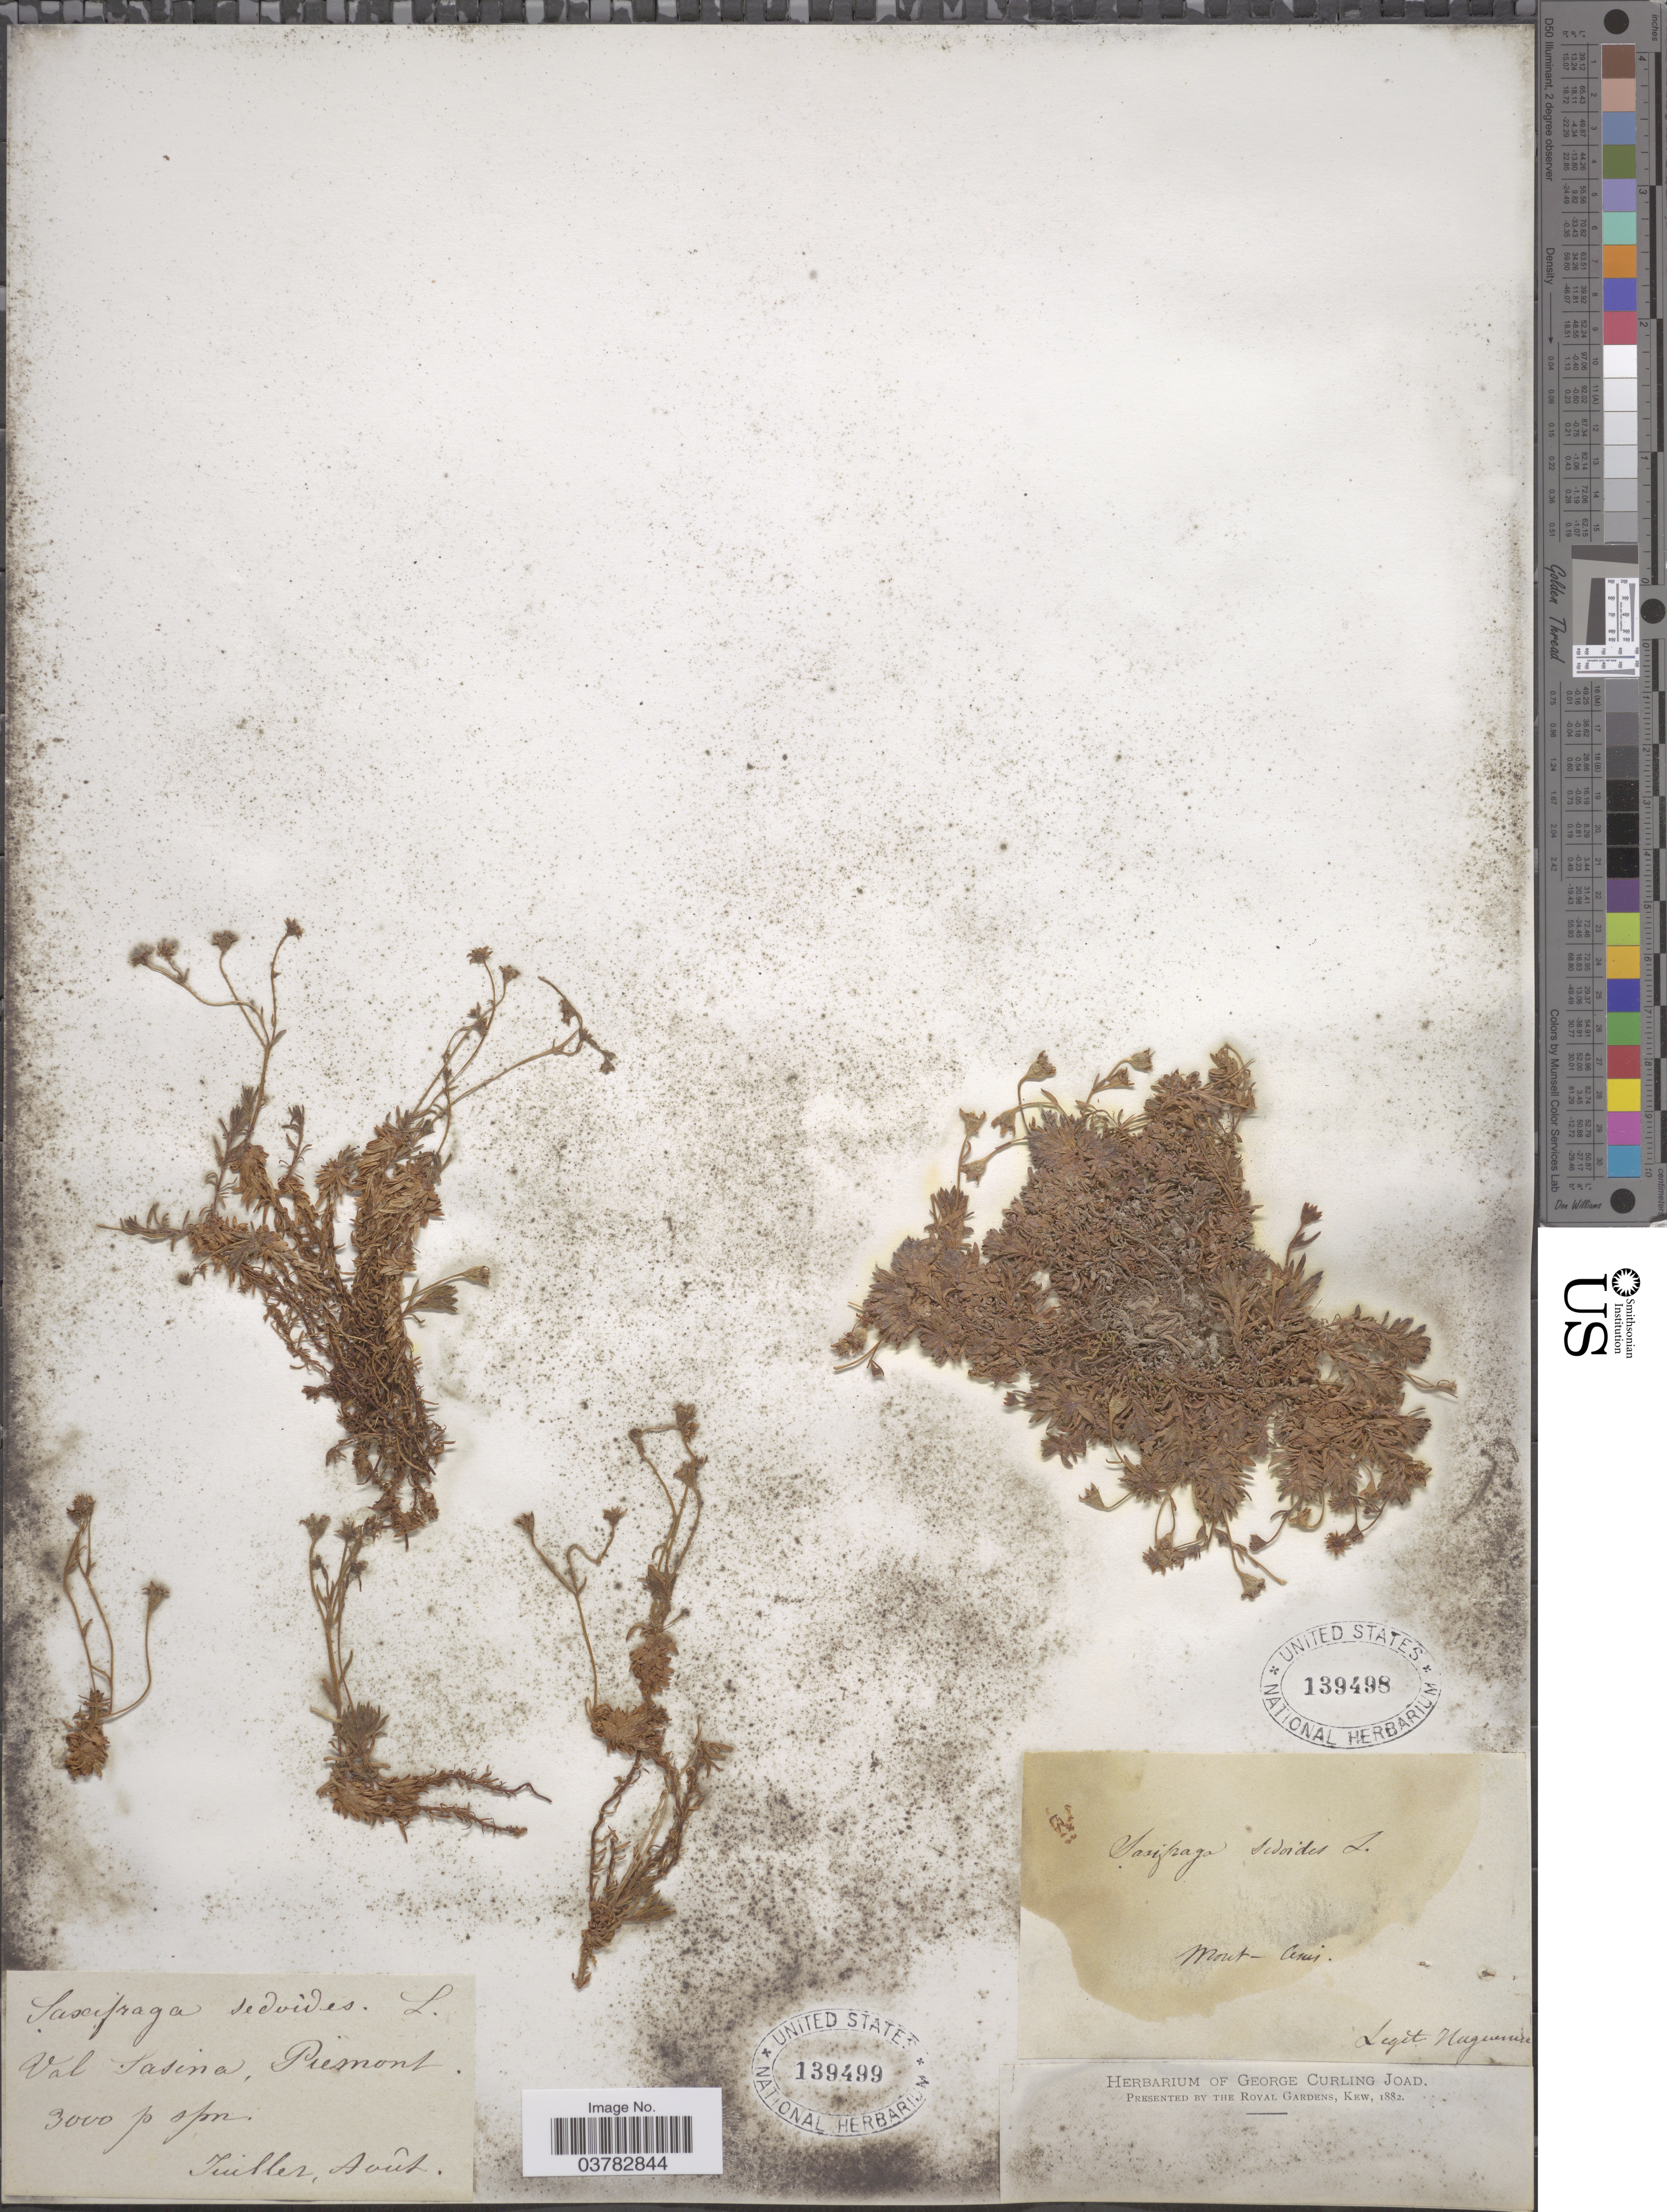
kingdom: Plantae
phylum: Tracheophyta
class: Magnoliopsida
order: Saxifragales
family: Saxifragaceae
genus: Saxifraga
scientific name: Saxifraga sedoides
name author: L.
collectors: Huguenin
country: France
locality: Mont- Cenis.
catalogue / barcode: US 139498